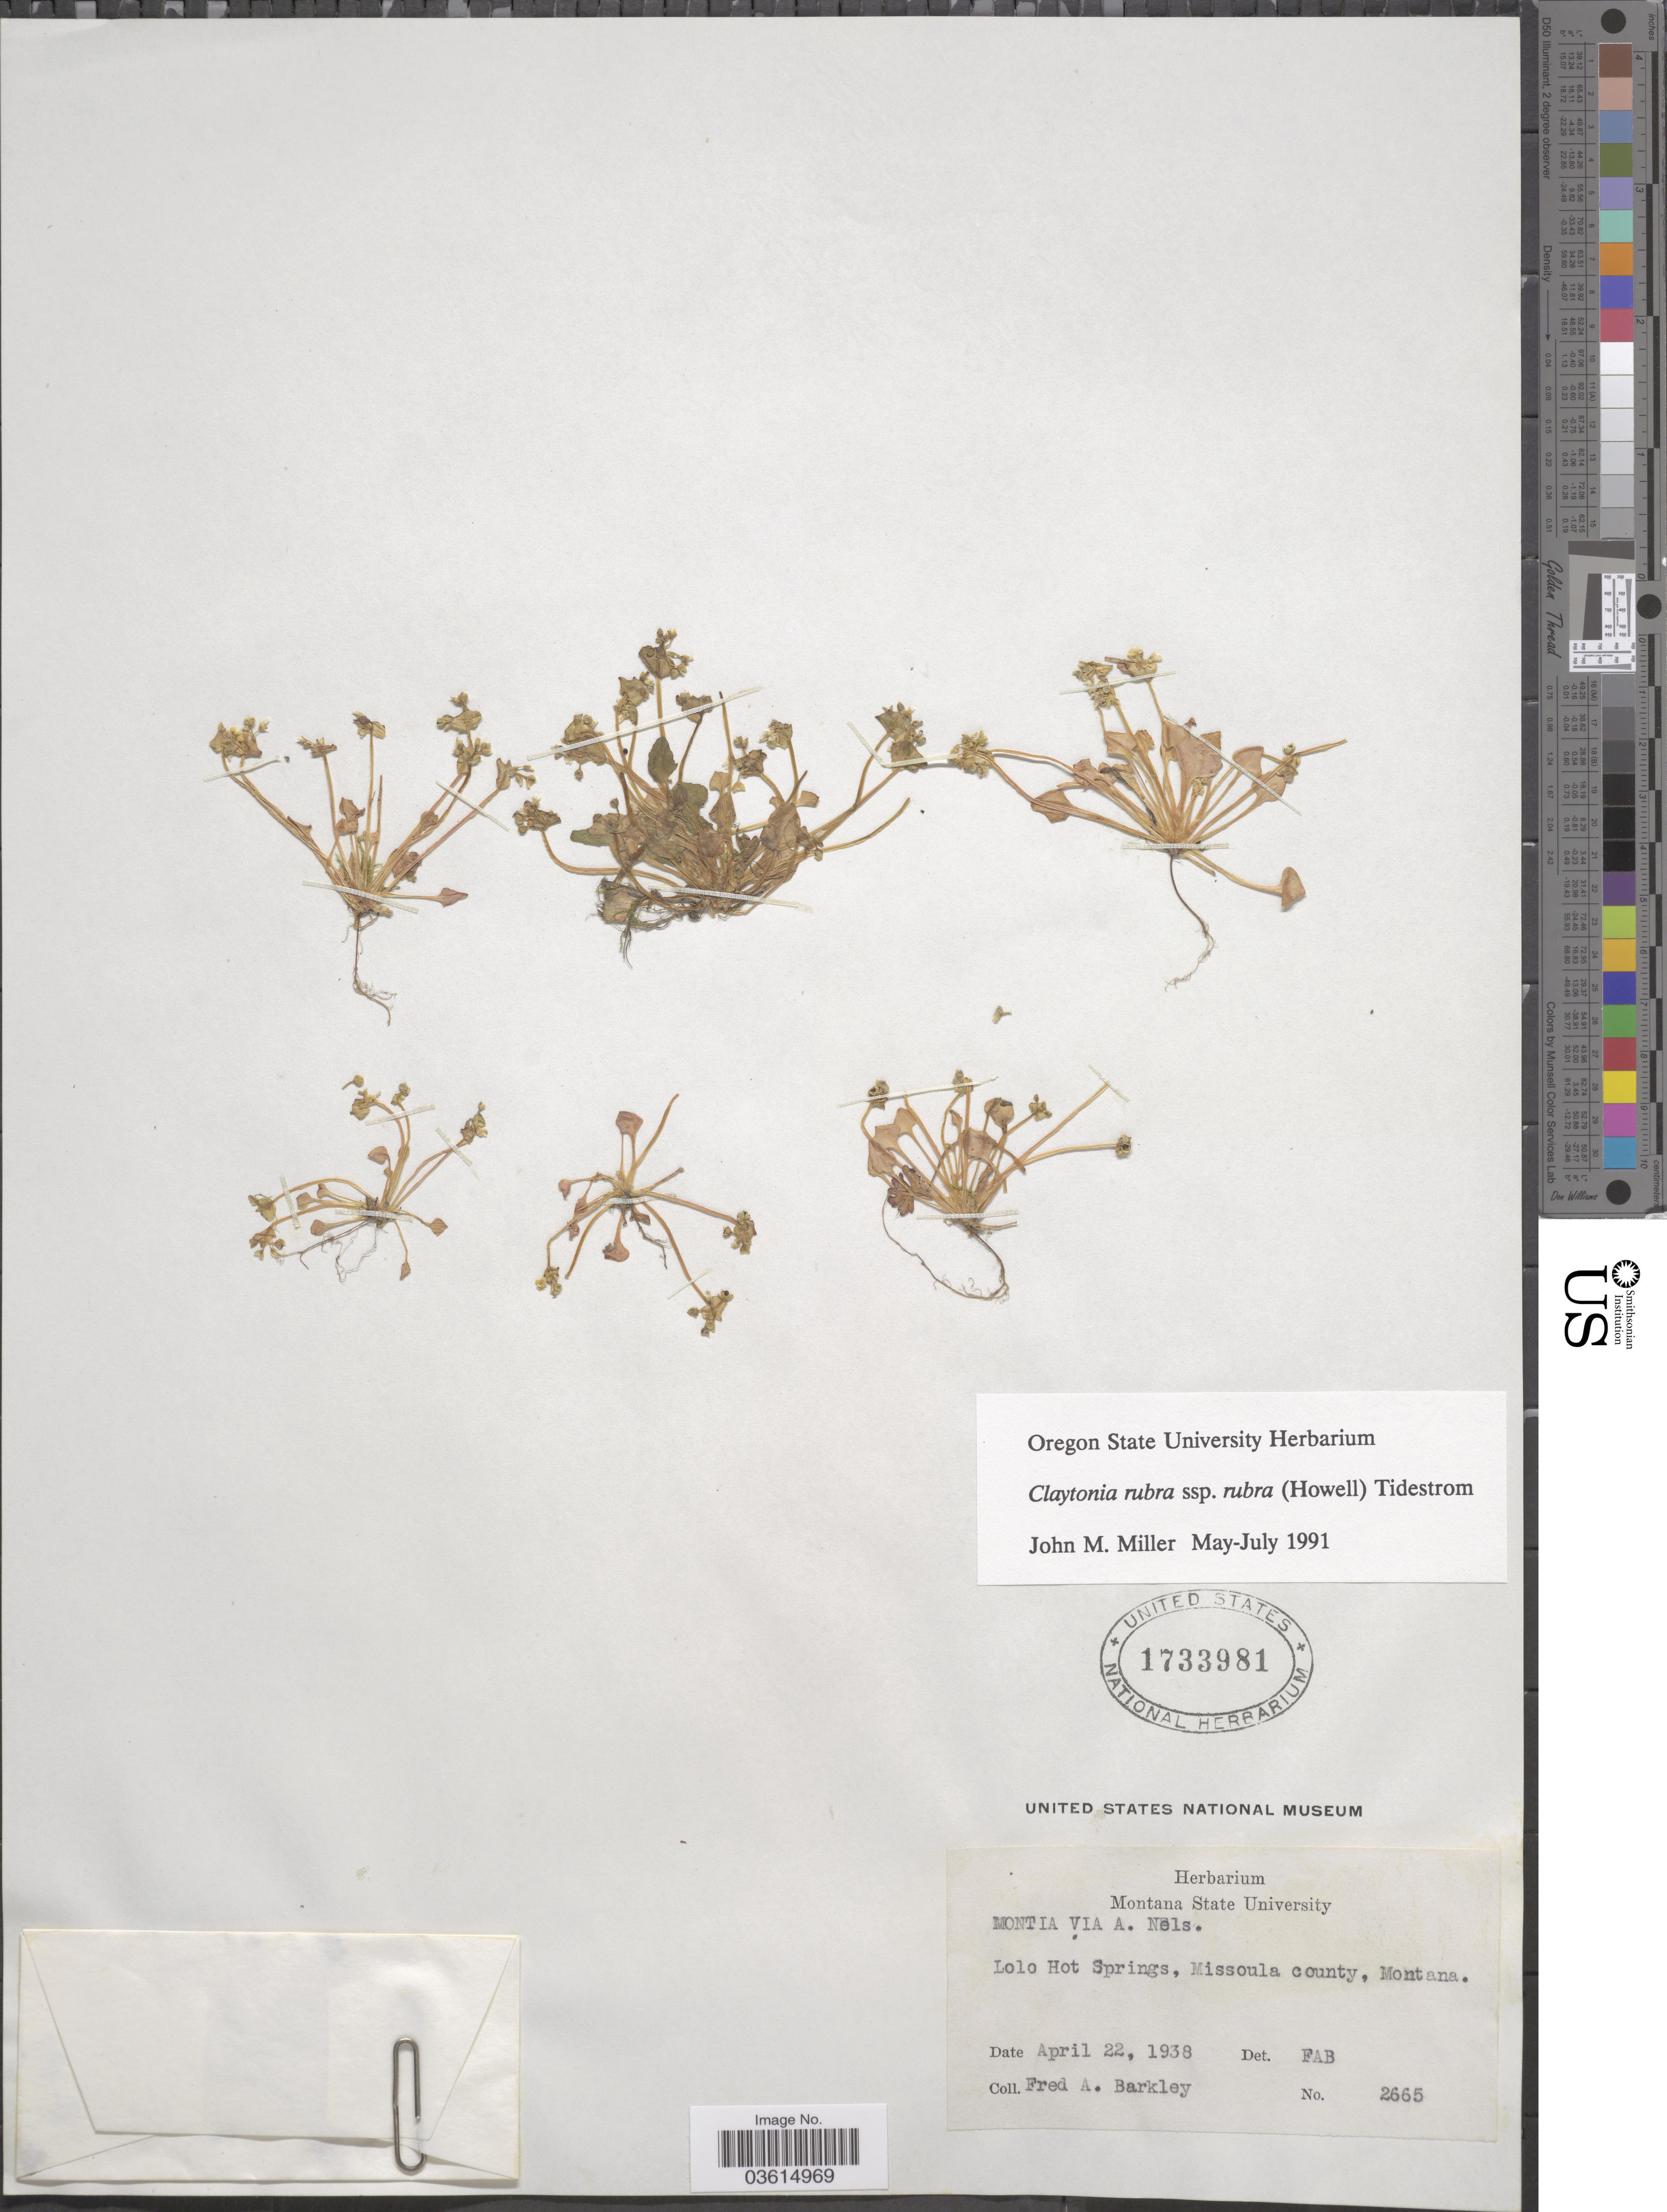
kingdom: Plantae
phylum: Tracheophyta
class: Magnoliopsida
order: Caryophyllales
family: Montiaceae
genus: Claytonia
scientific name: Claytonia rubra subsp. rubra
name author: (Howell) Tidestr.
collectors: F. A. Barkley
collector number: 2665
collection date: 1938-04-22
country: United States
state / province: Montana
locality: Lolo Hot Springs, Missoula county.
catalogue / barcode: US 1733981